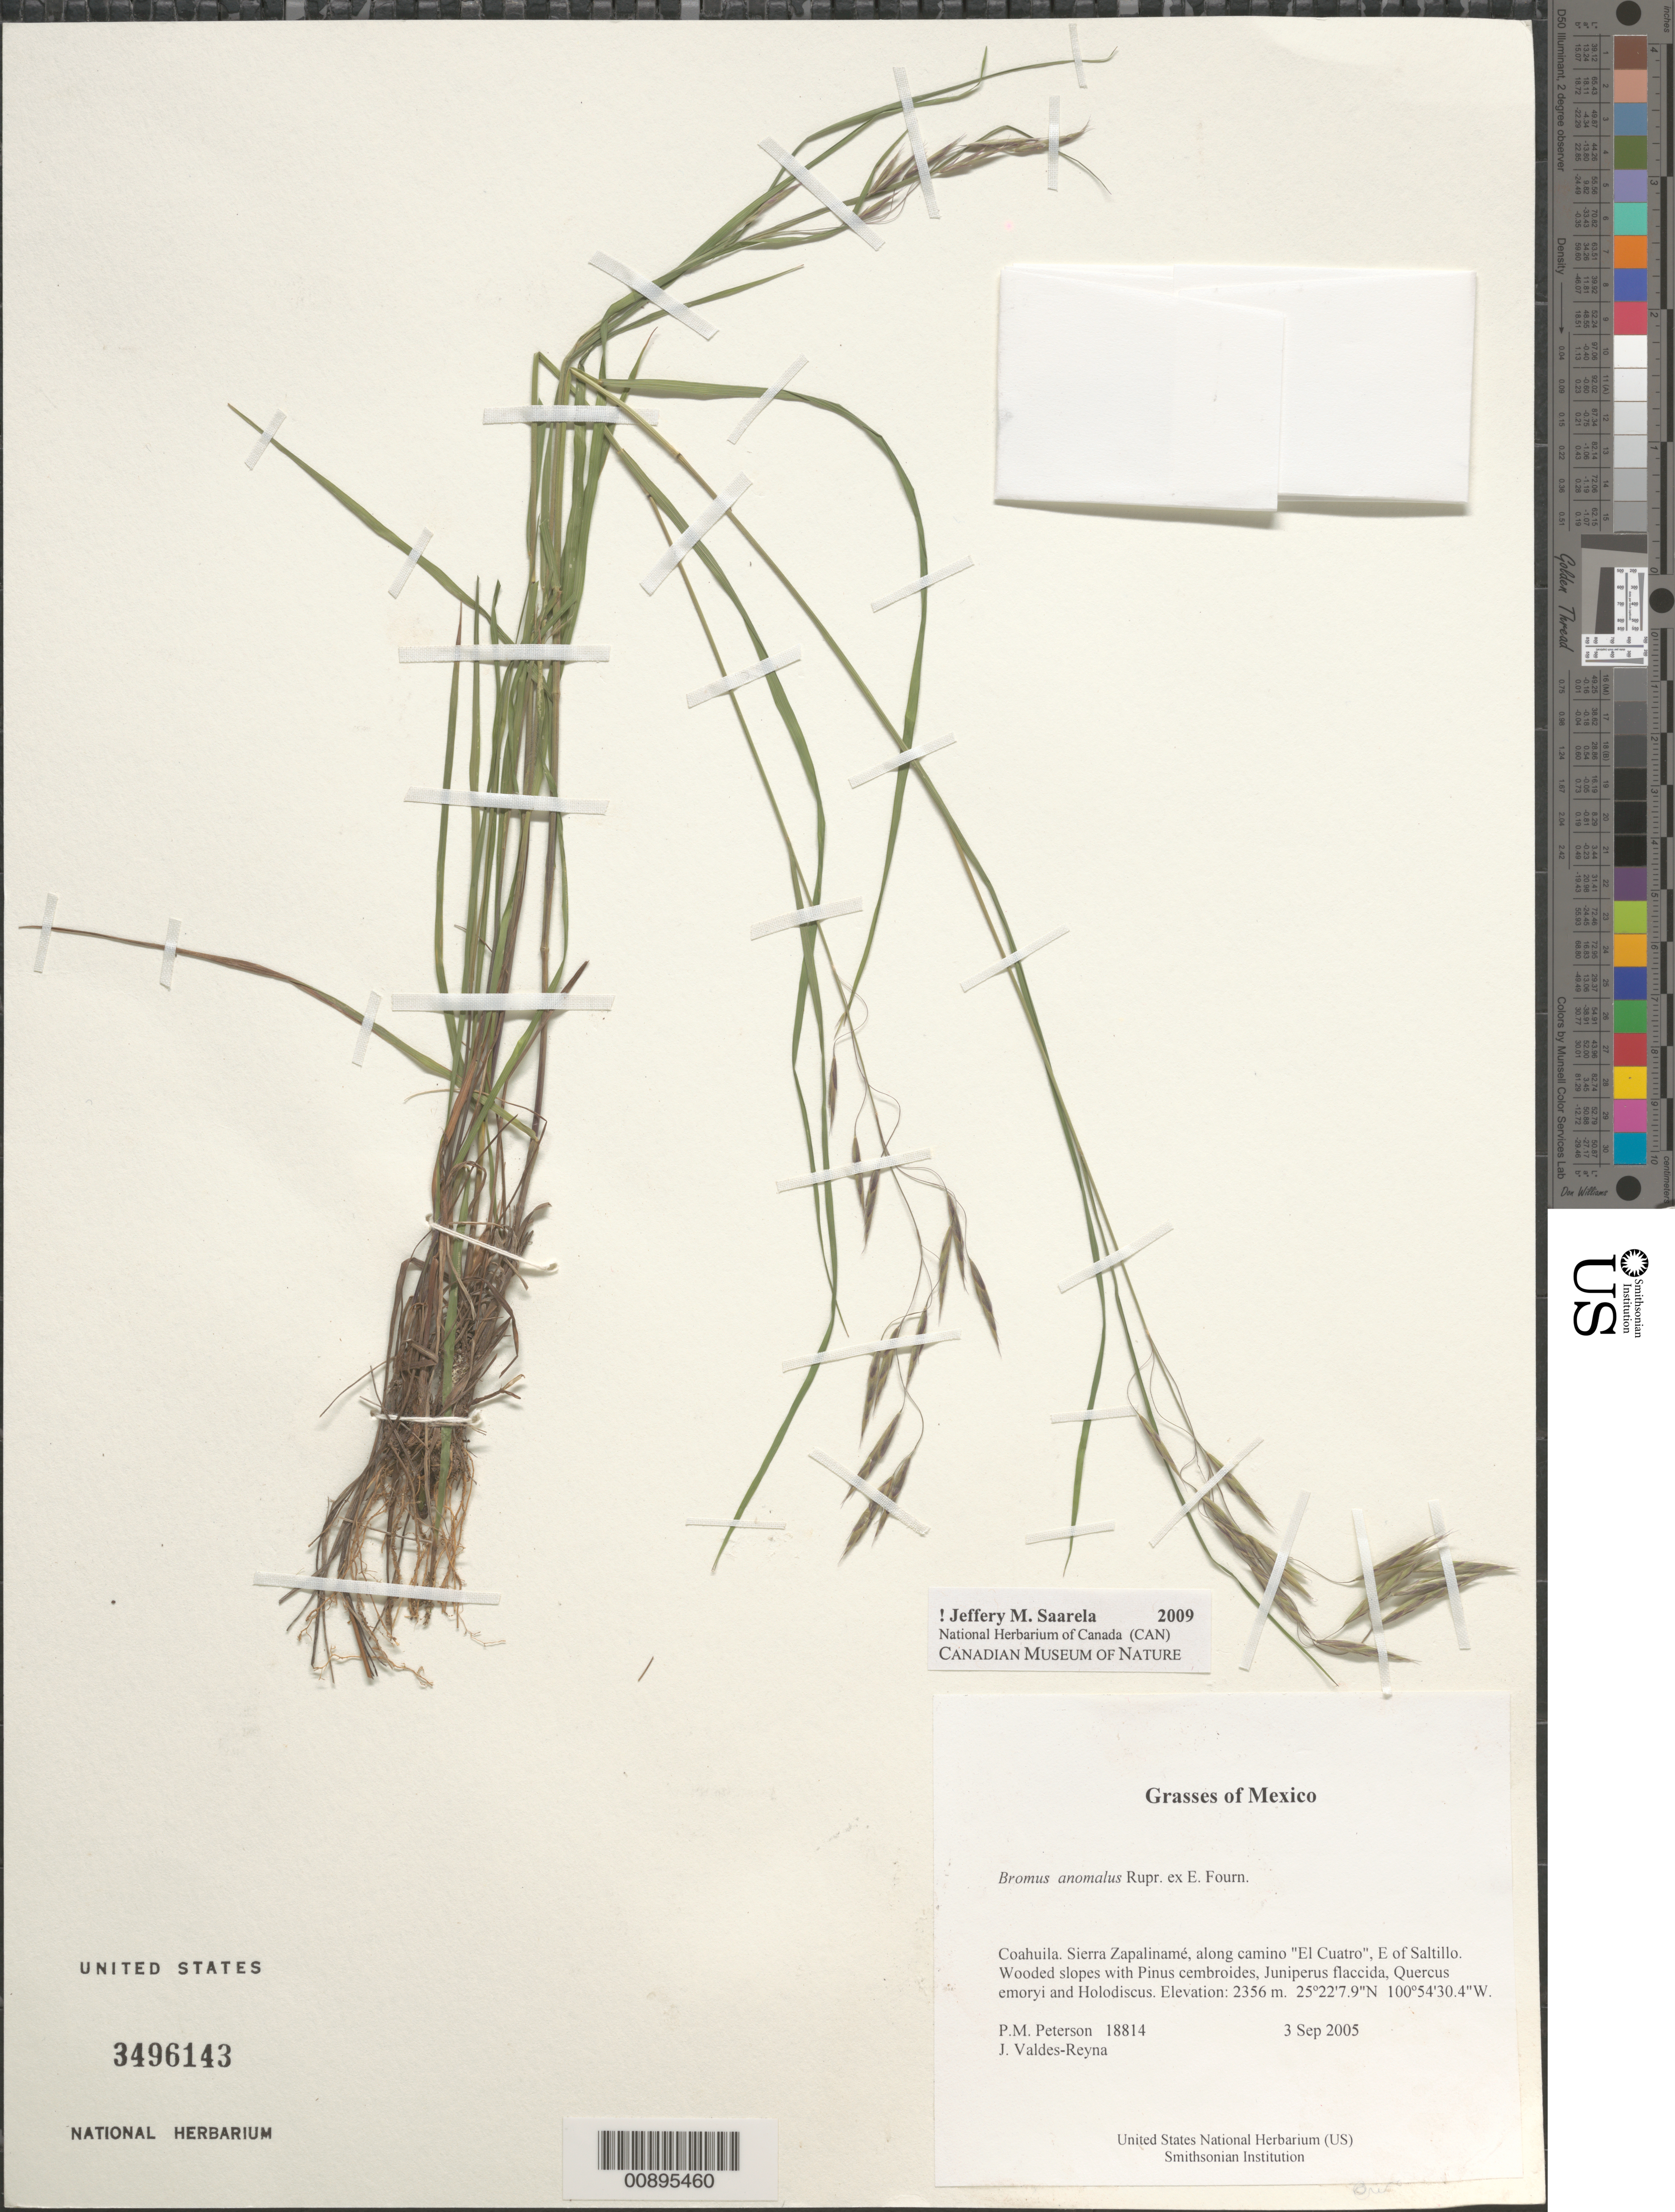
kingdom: Plantae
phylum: Tracheophyta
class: Liliopsida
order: Poales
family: Poaceae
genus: Bromus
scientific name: Bromus anomalus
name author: Rupr. ex E. Fourn.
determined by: Saarela, J. M., (CAN), Canadian Museum of Nature (CANADA)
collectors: P. M. Peterson & J. Valdés-Reyna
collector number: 18814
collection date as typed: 03 Sep 2005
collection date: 2005-09-03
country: Mexico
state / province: Coahuila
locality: Sierra Zapalinamé, along camino "El Cuatro", E of Saltillo. Wooded slopes with Pinus cembroides, Juniperus flaccida, Quercus emoryi and Holodiscus.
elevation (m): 2356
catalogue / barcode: US 3496143